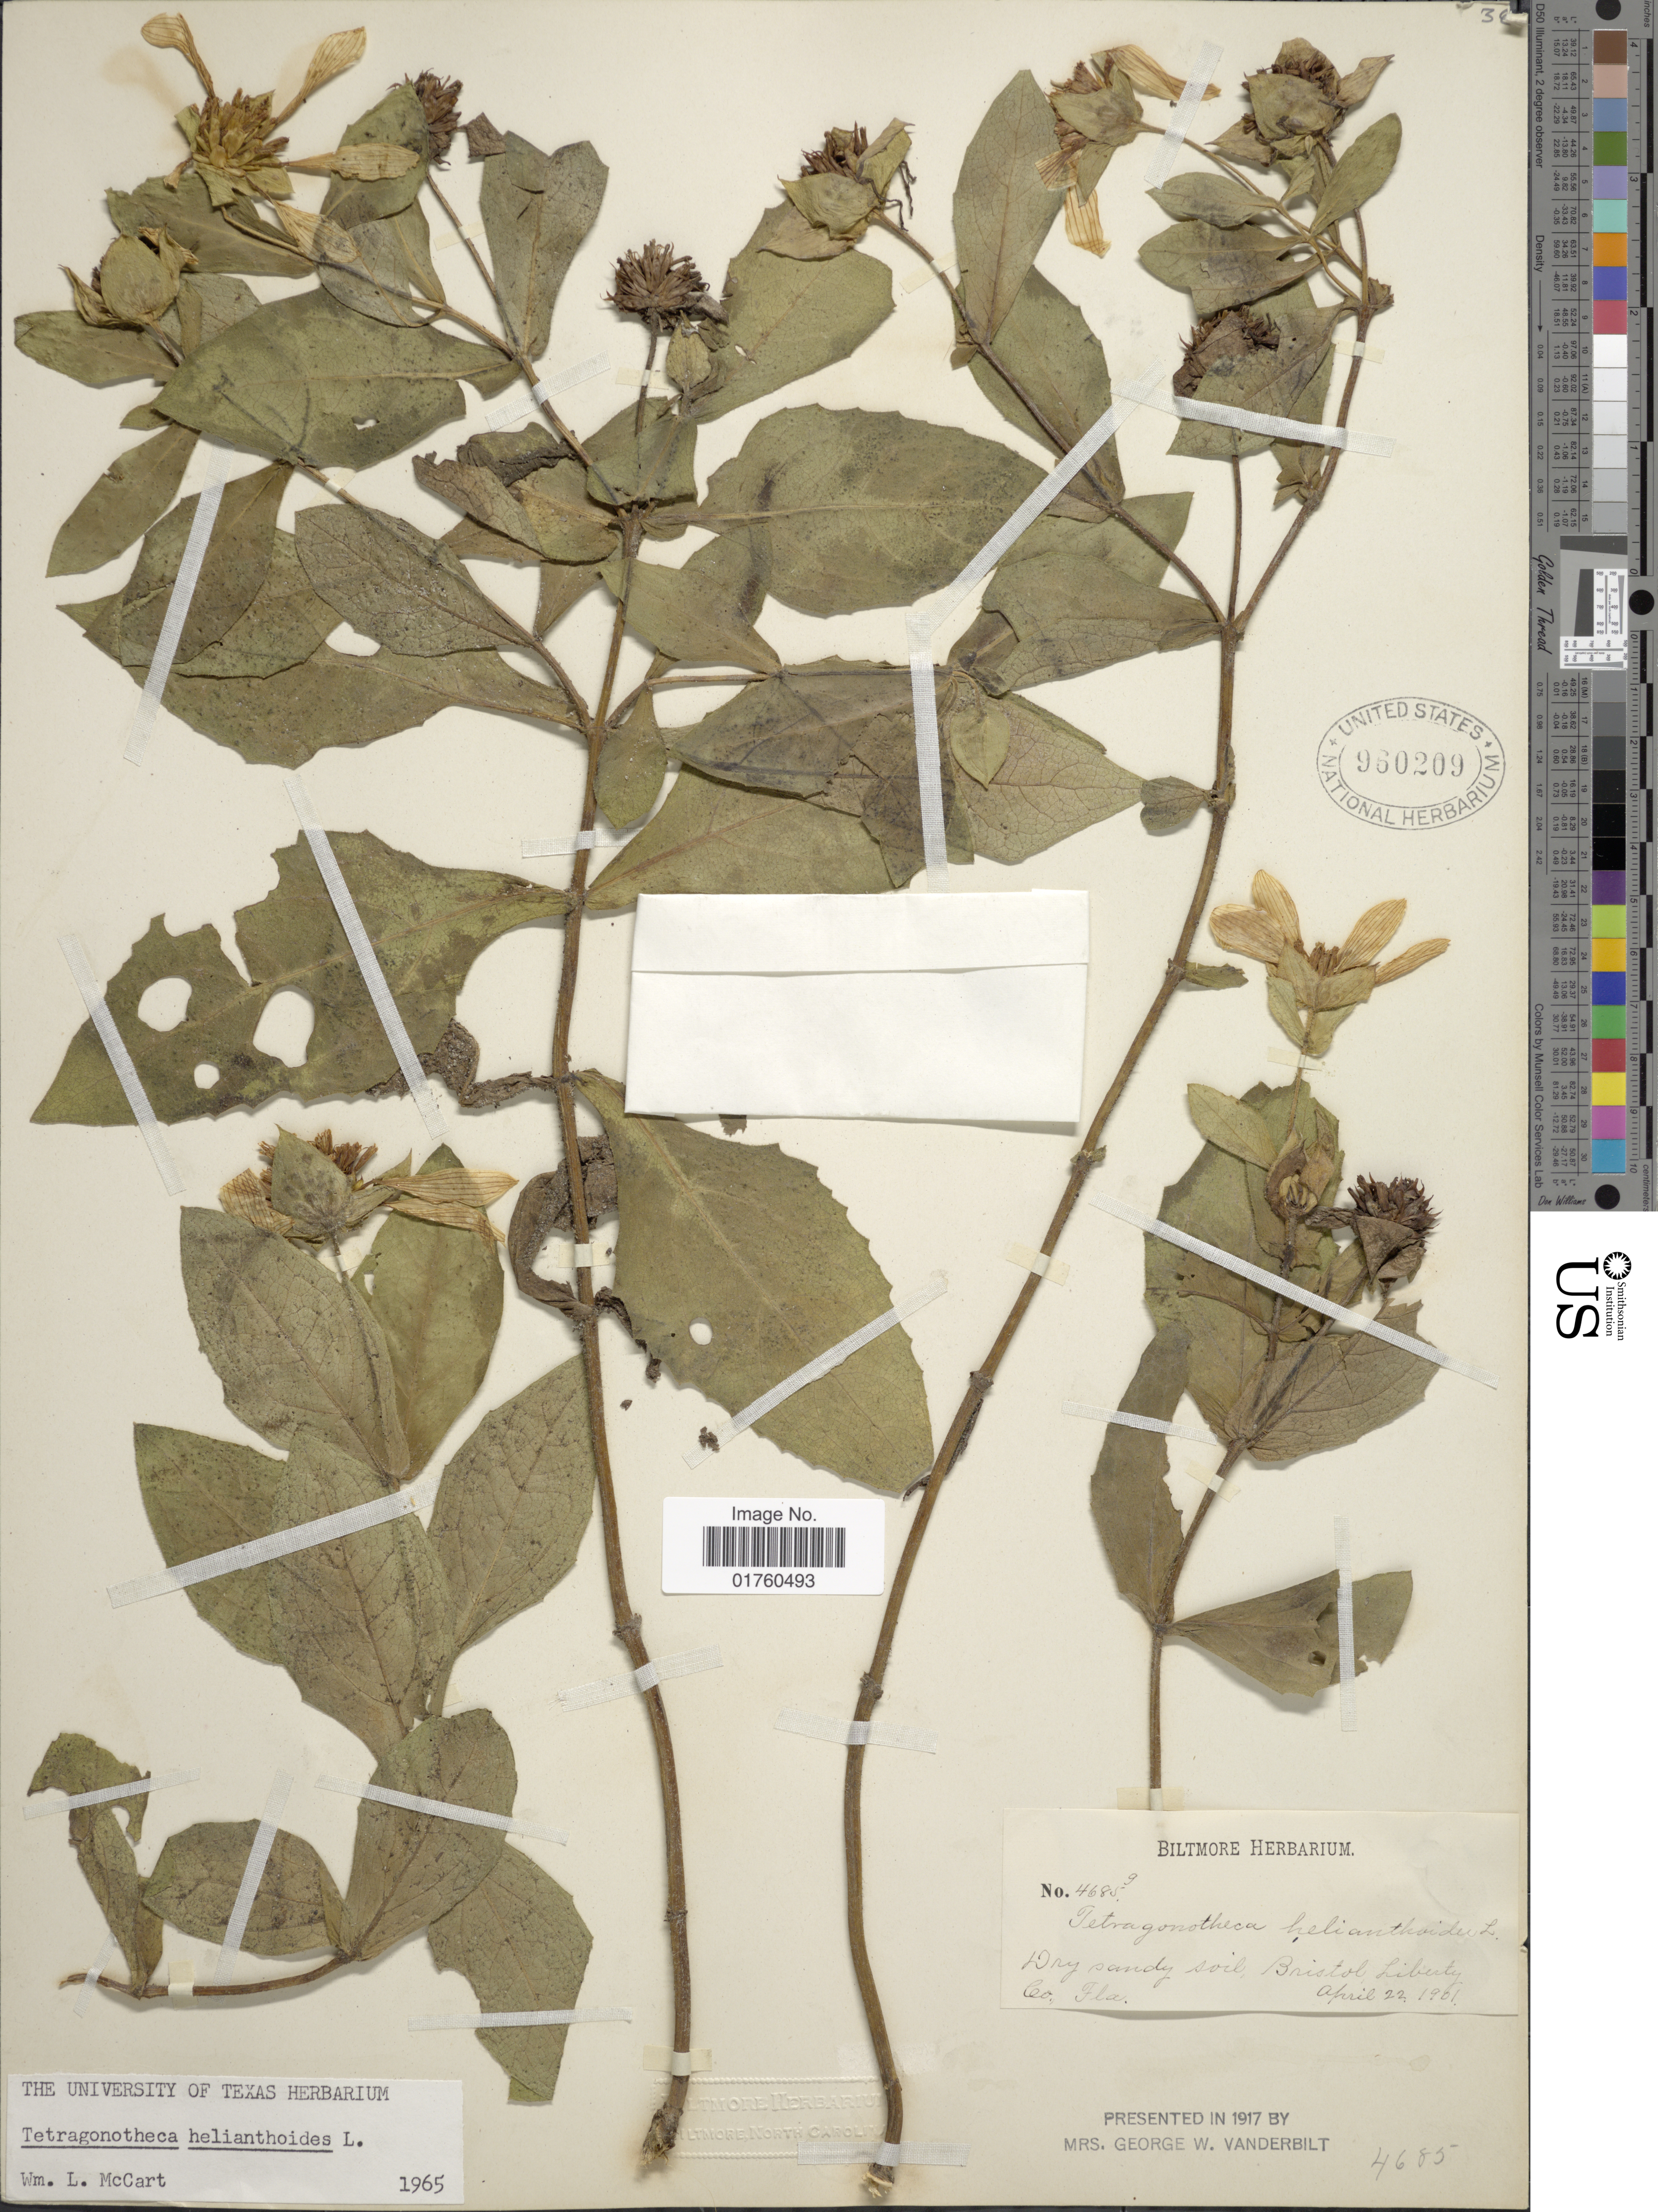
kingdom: Plantae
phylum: Tracheophyta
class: Magnoliopsida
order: Asterales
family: Asteraceae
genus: Tetragonotheca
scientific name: Tetragonotheca helianthoides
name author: L.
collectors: ex herb. Biltmore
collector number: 46859*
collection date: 1961-04-22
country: United States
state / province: Florida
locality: Bristol Liberty Co.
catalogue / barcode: US 960209